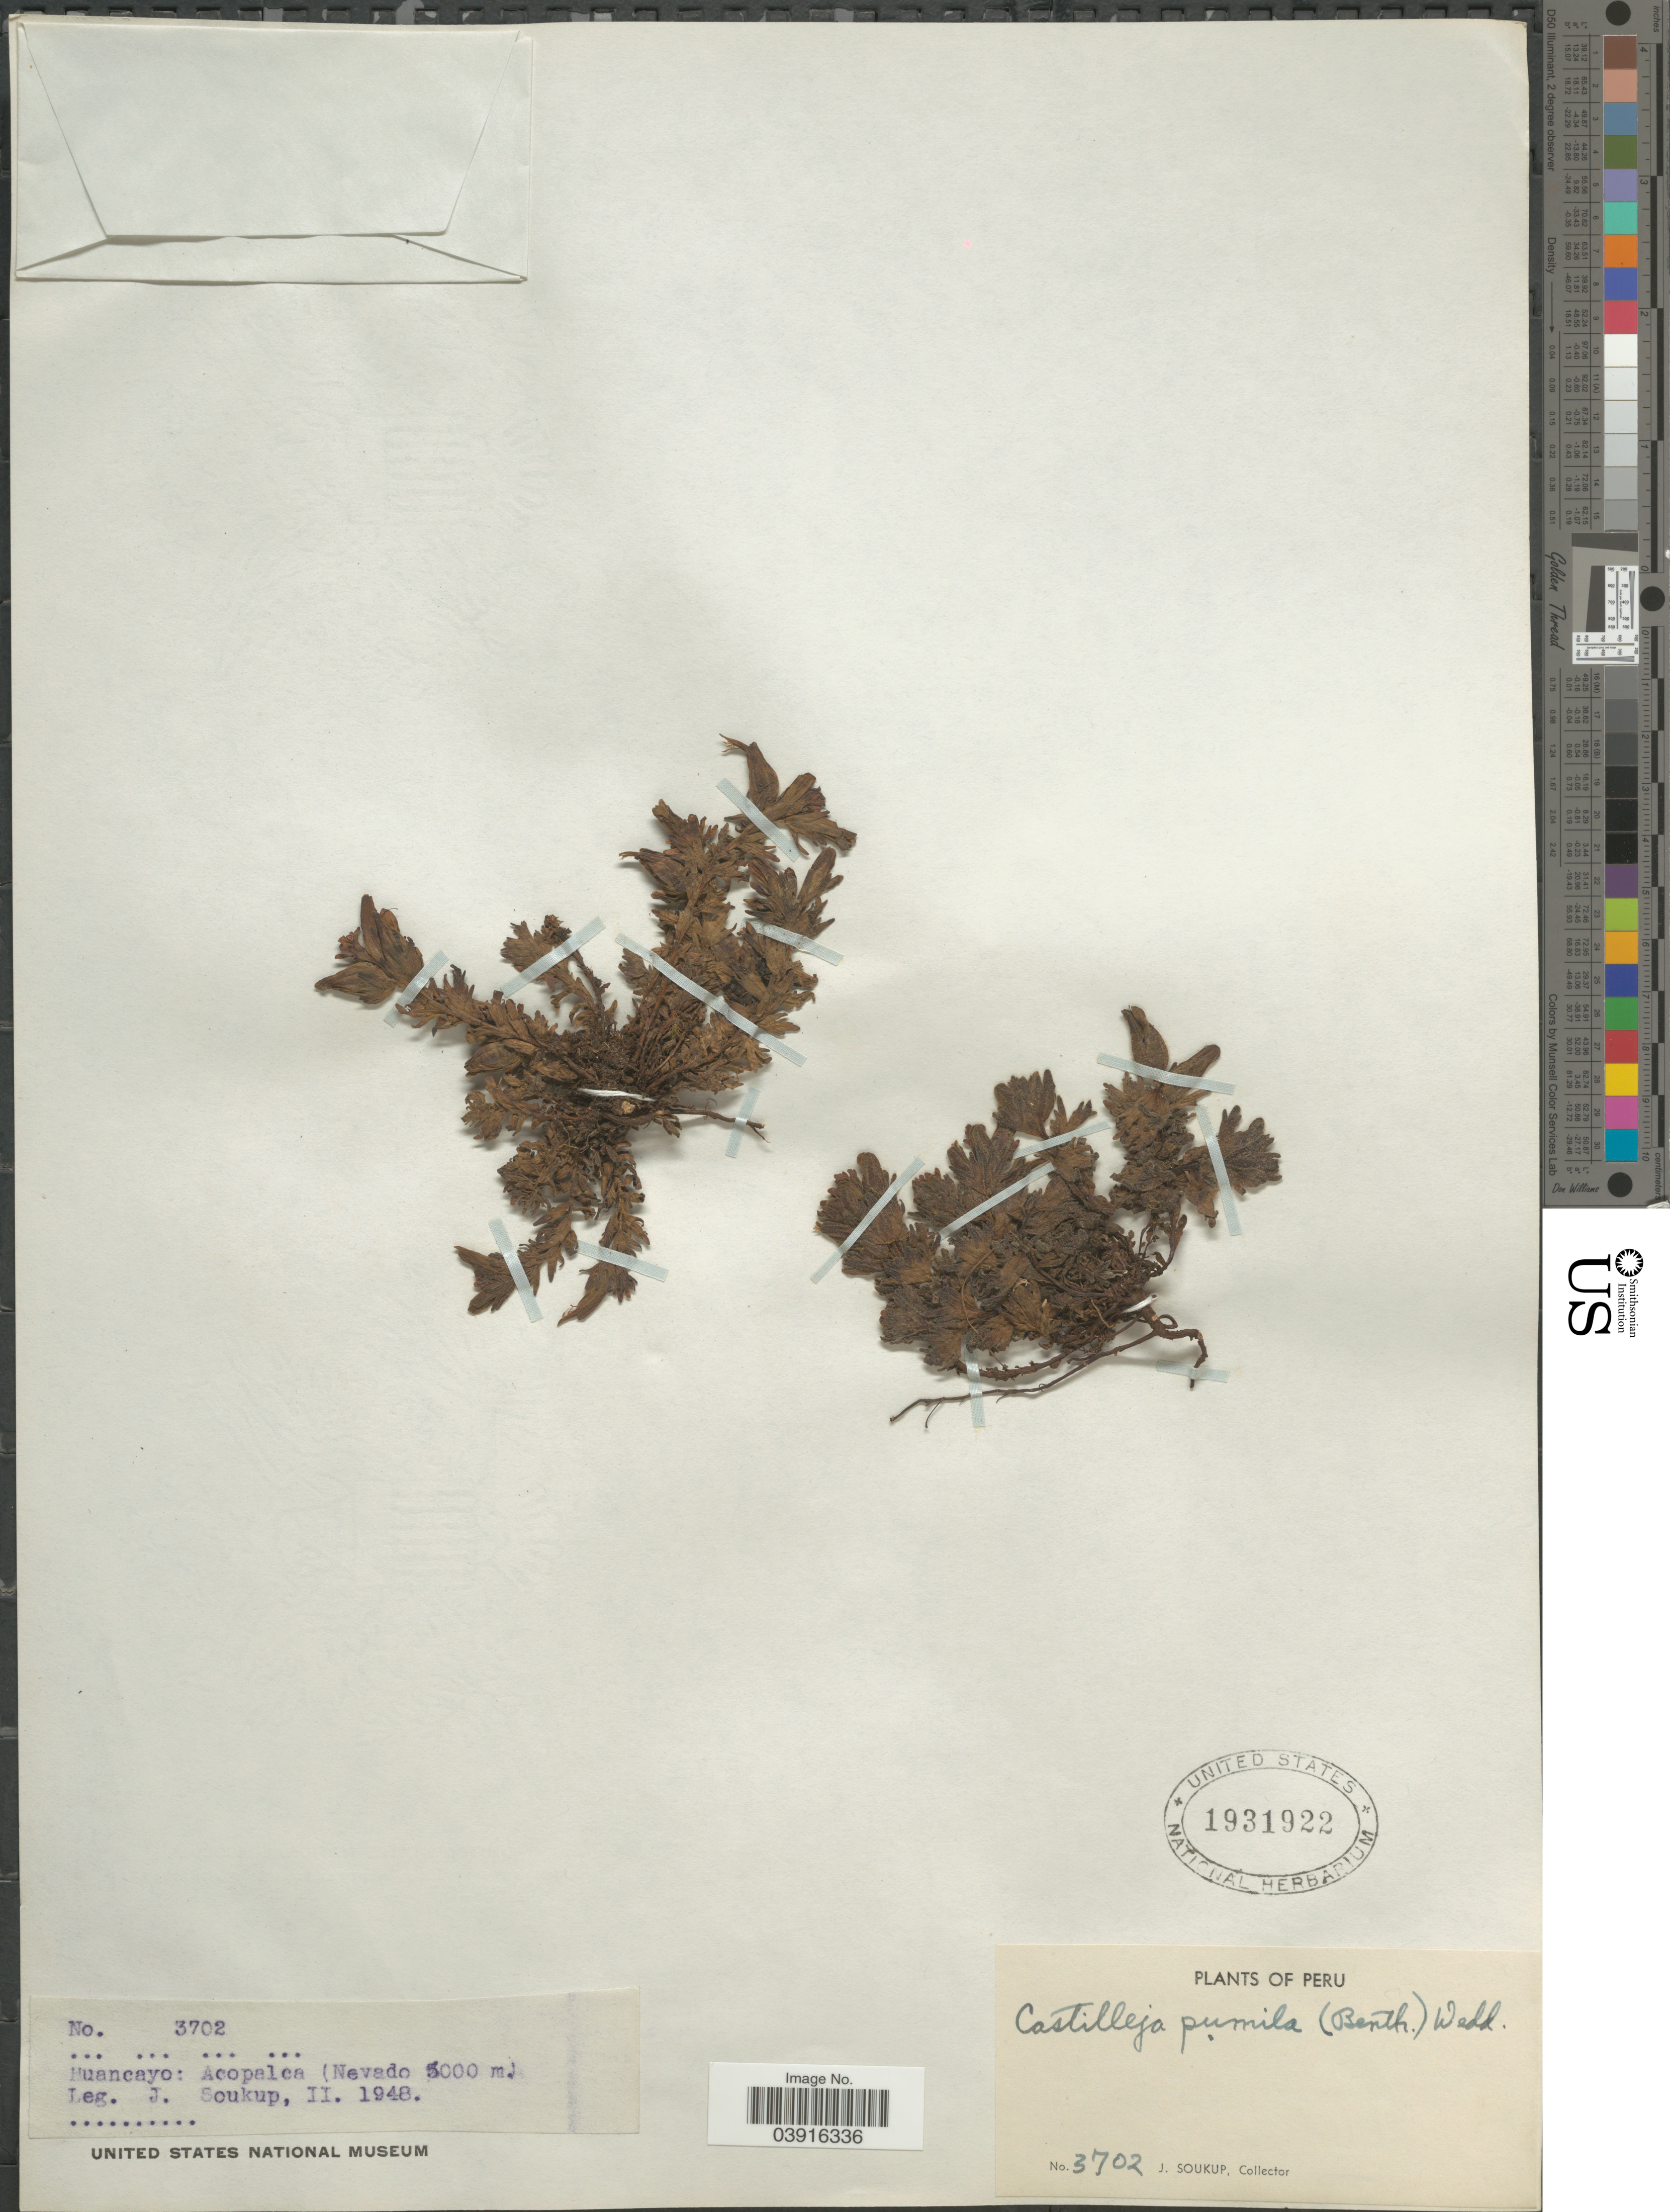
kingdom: Plantae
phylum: Tracheophyta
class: Magnoliopsida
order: Lamiales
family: Orobanchaceae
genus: Castilleja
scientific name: Castilleja pumila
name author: (Benth.) Wedd.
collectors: J. Soukup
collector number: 3702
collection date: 1948-02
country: Peru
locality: Huancayo: Acopalca (Nevado).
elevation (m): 5000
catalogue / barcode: US 1931922